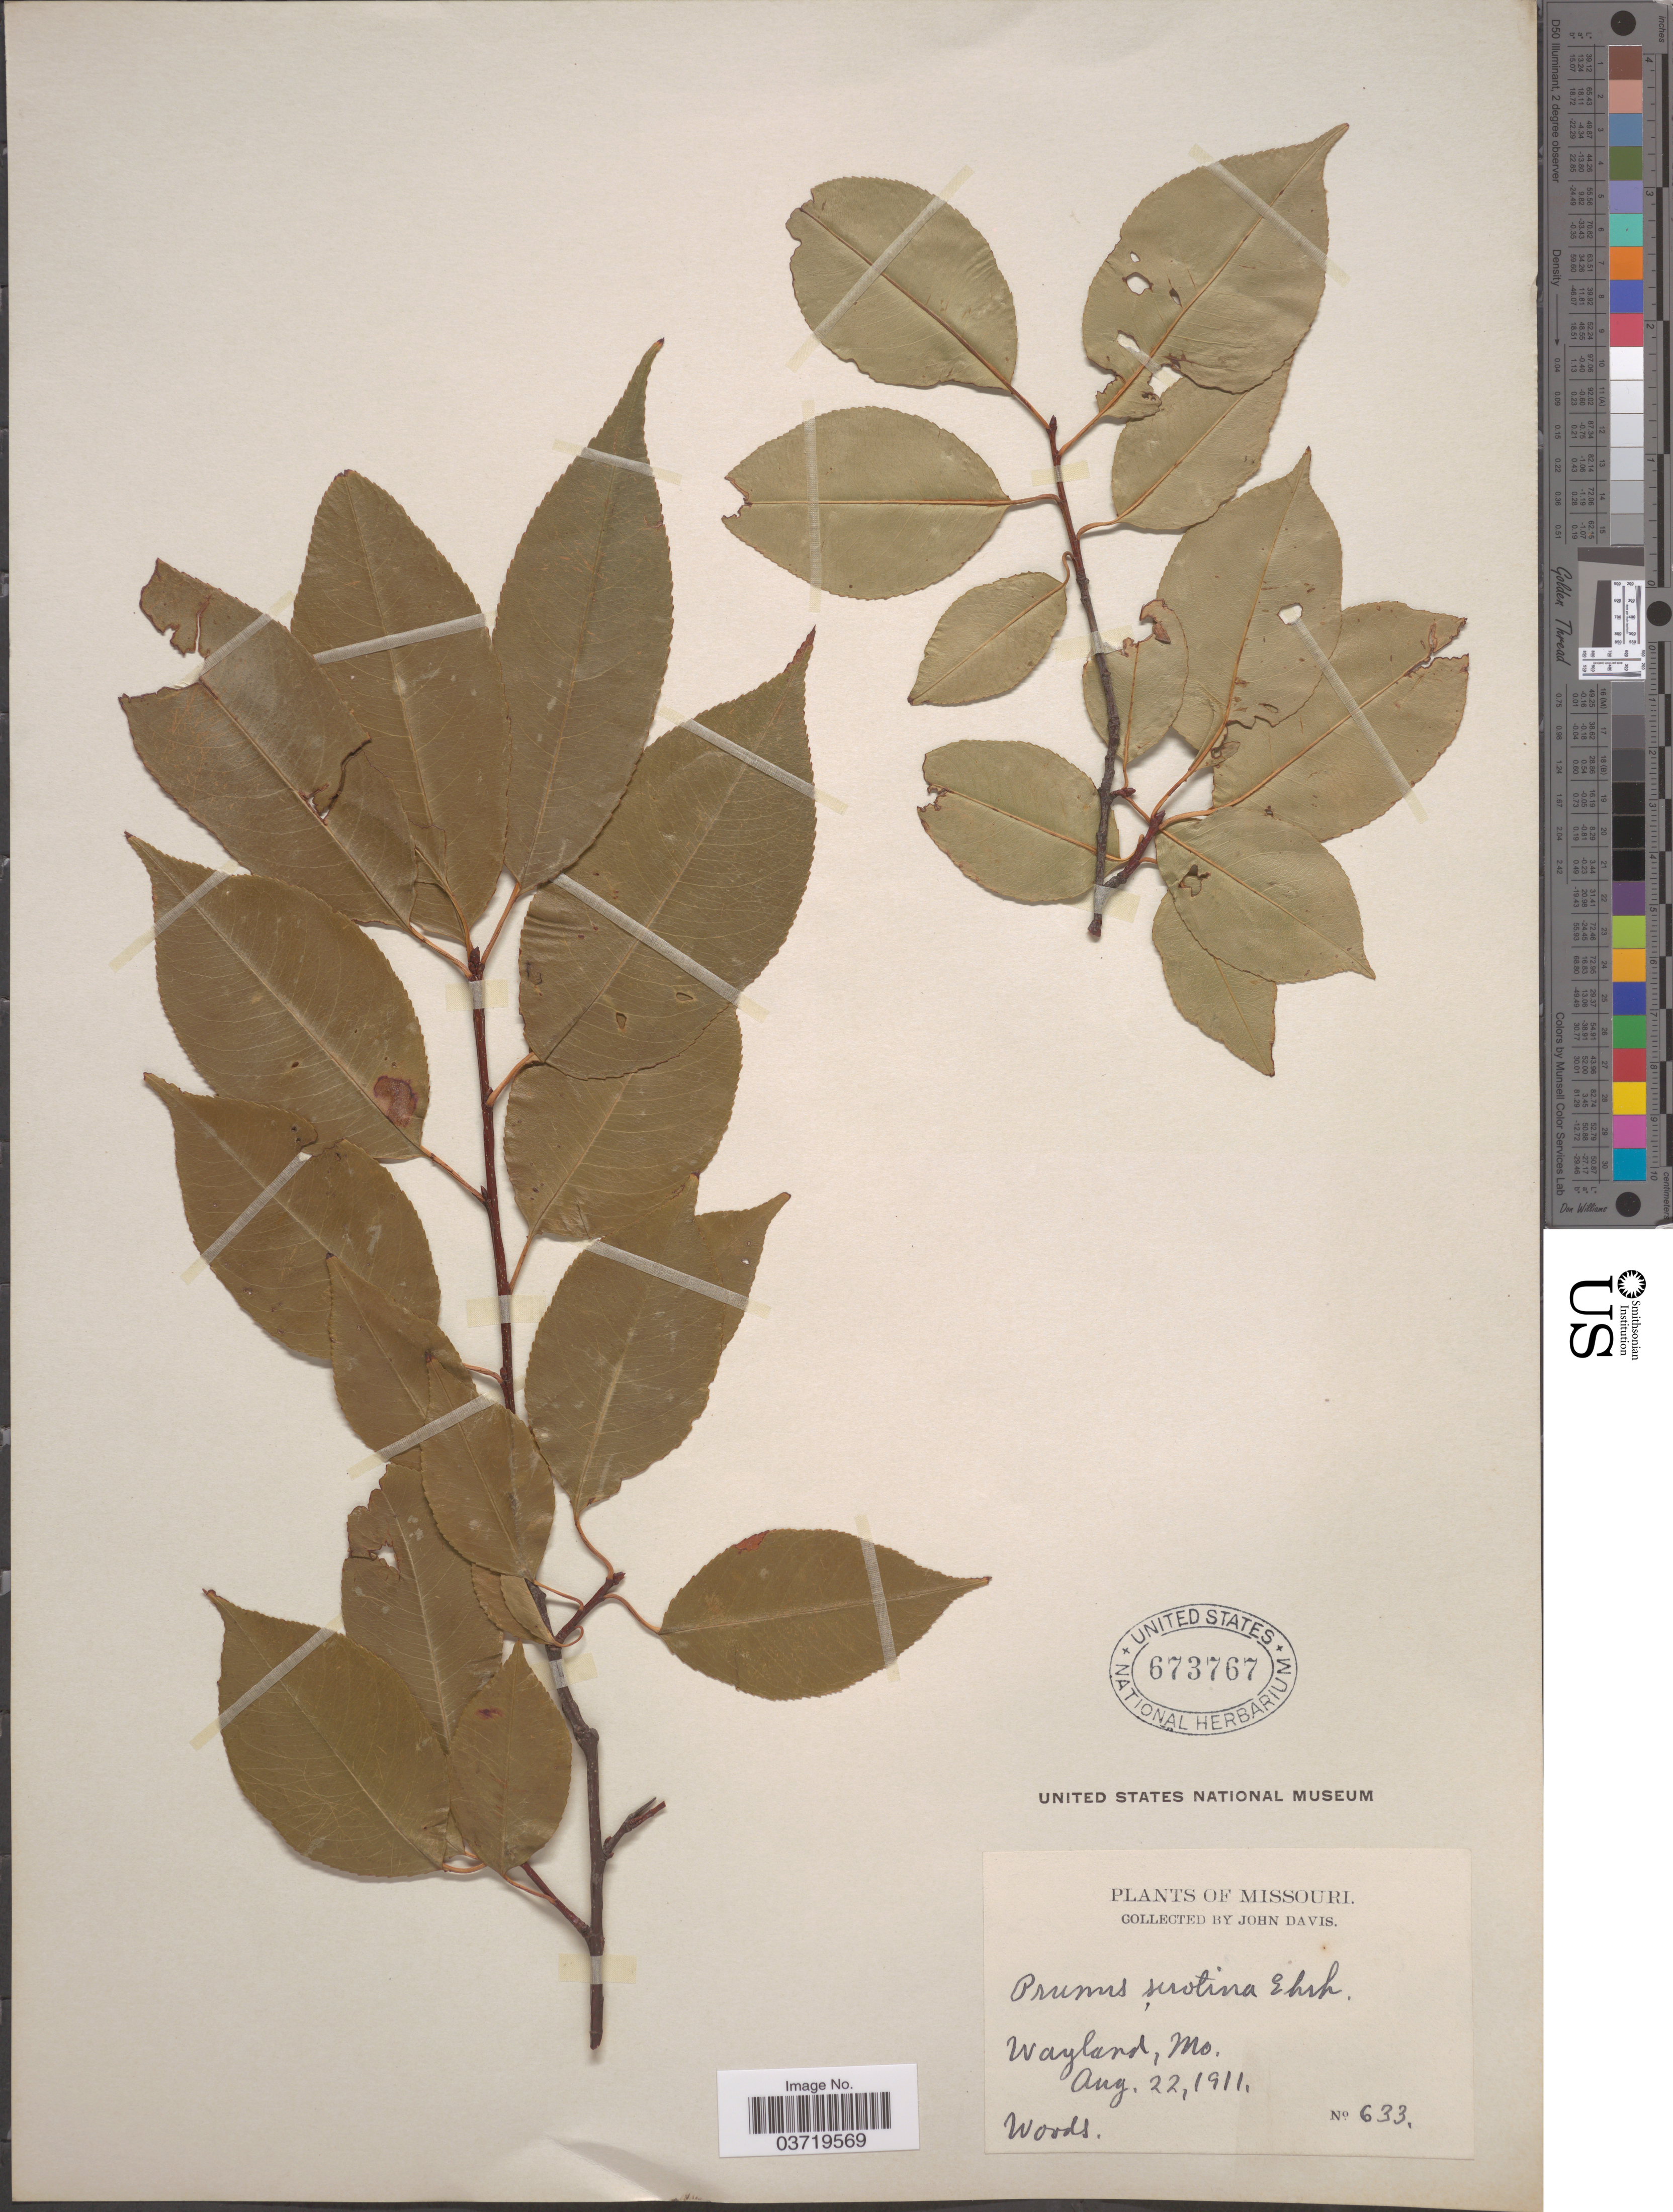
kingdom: Plantae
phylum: Tracheophyta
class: Magnoliopsida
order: Rosales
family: Rosaceae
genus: Prunus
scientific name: Prunus serotina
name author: Ehrh.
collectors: J. Davis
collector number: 633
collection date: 1911-08-22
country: United States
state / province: Missouri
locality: Wayland.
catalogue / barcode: US 673767